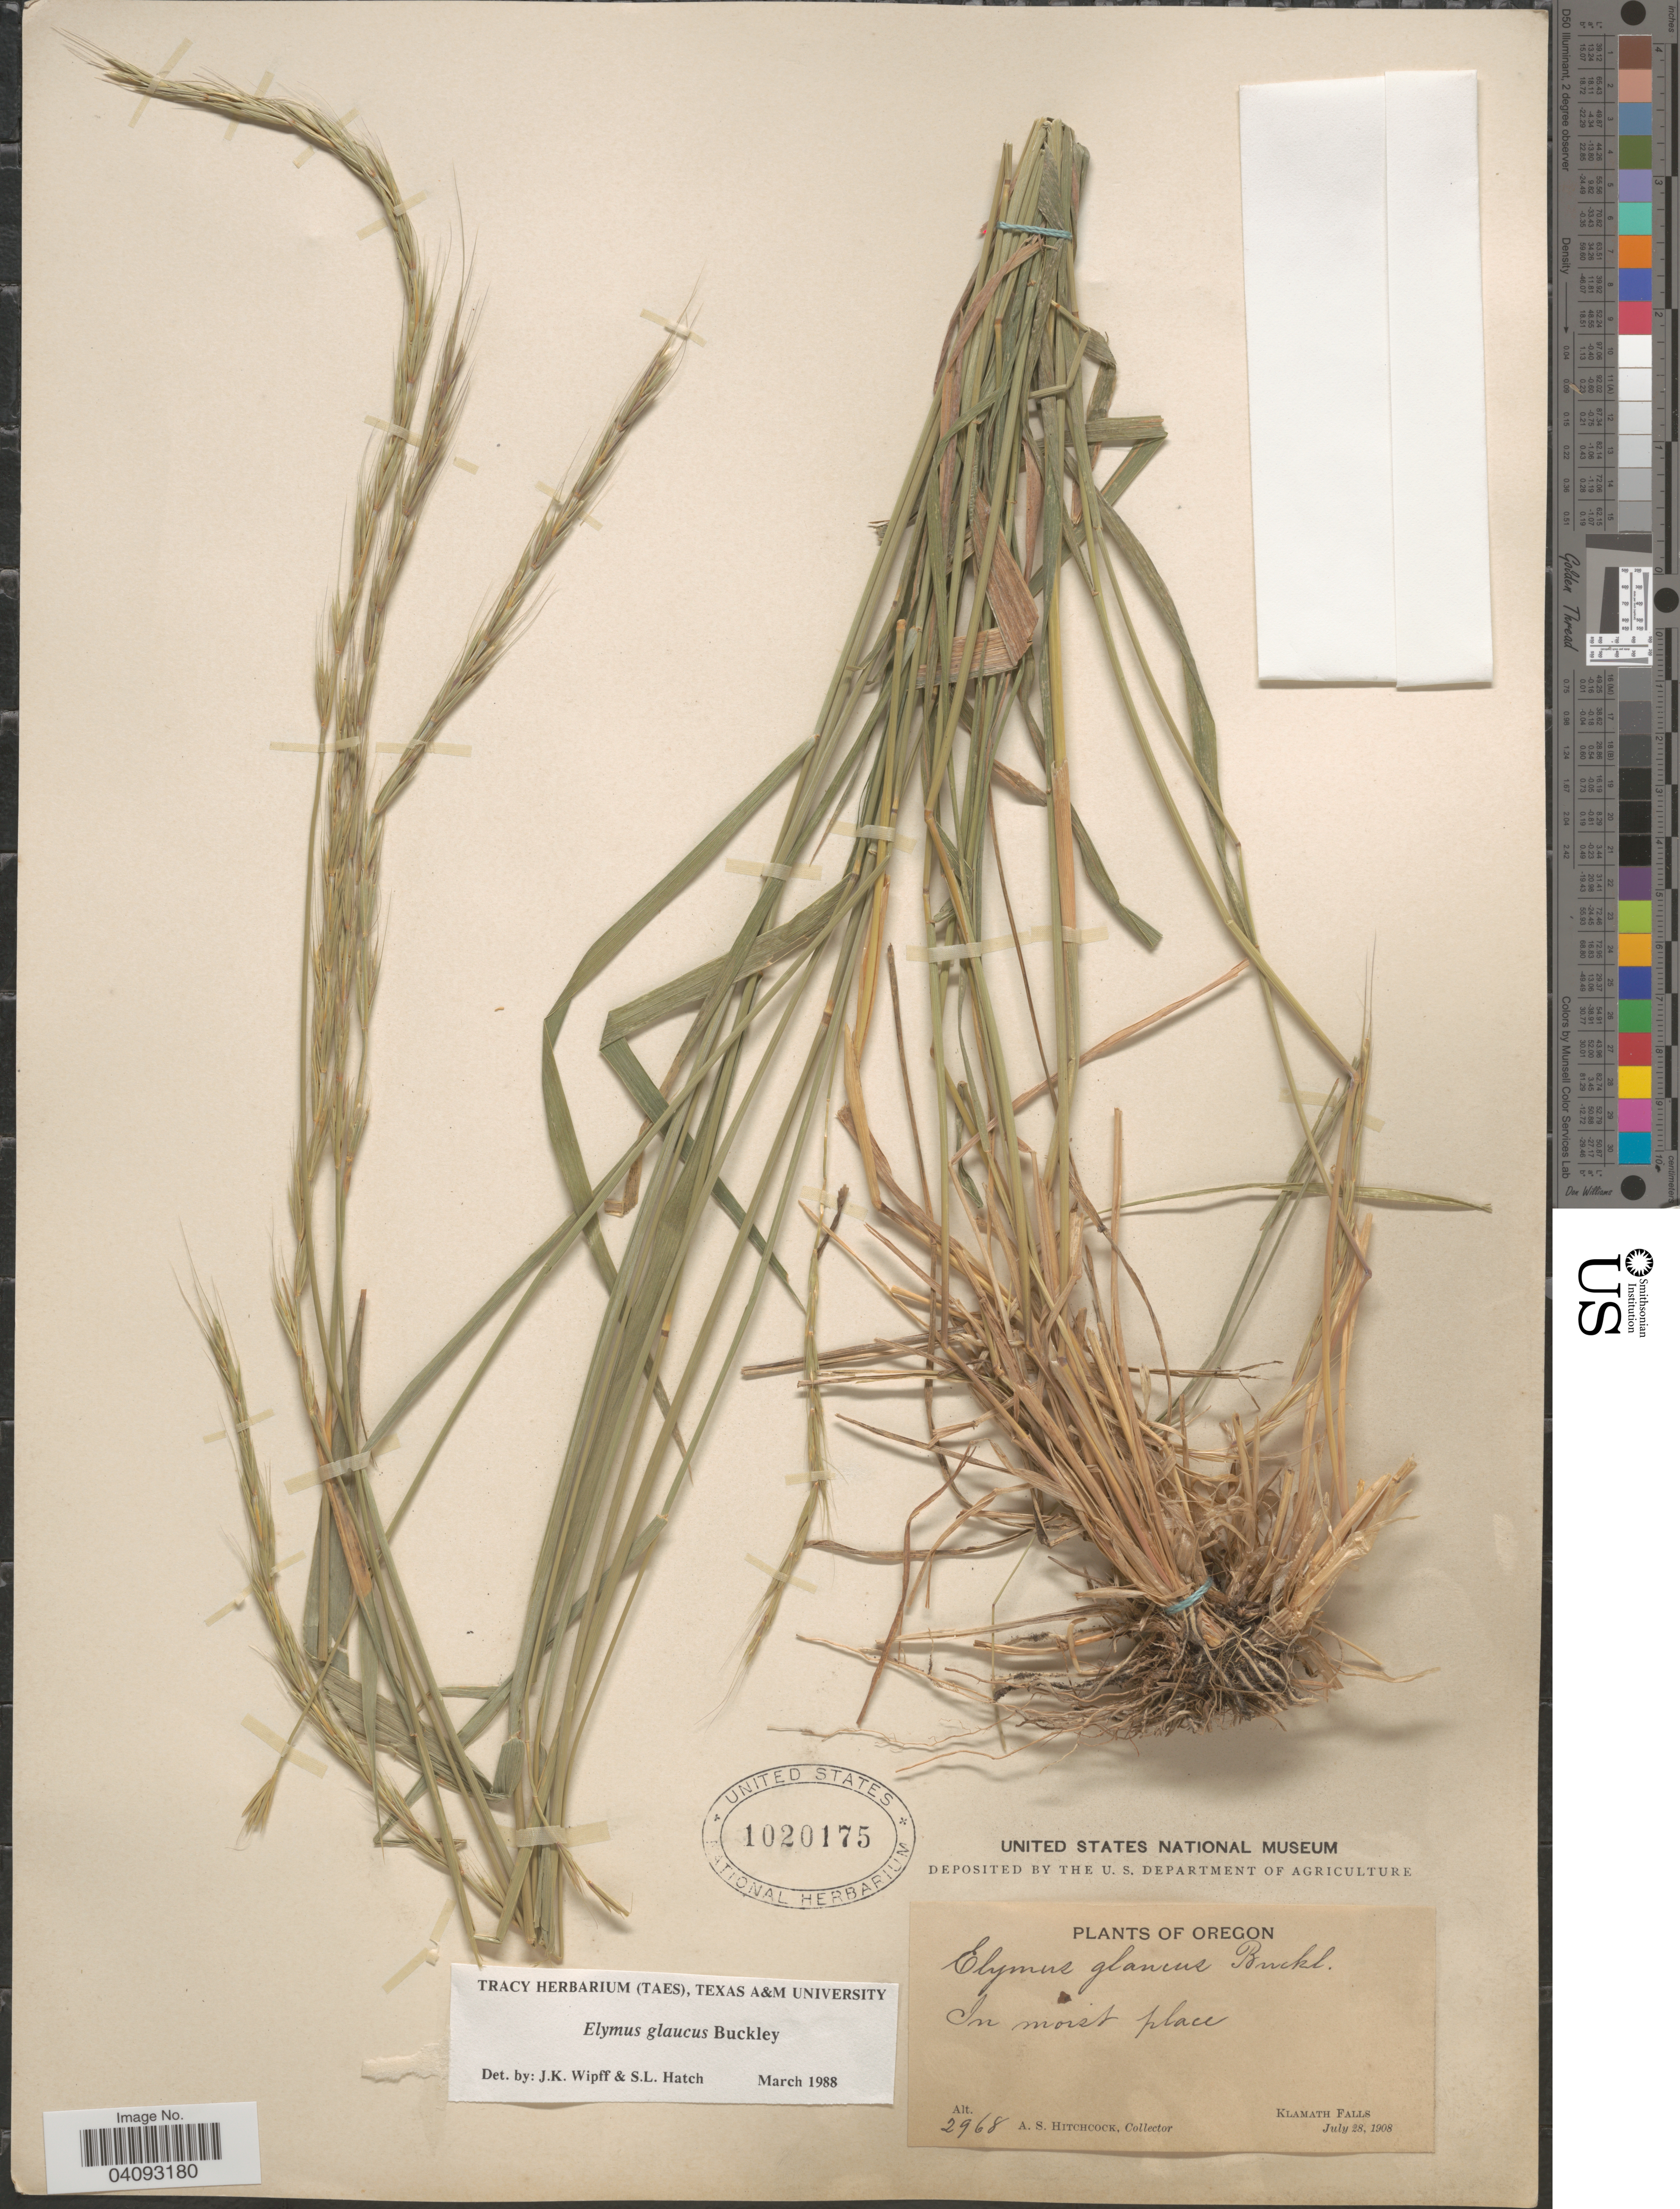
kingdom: Plantae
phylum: Tracheophyta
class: Liliopsida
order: Poales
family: Poaceae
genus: Elymus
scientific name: Elymus glaucus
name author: Buckley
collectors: A. S. Hitchcock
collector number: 2968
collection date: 1908-07-28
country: United States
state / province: Oregon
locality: In moist place. Klamath Falls.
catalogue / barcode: US 1020175